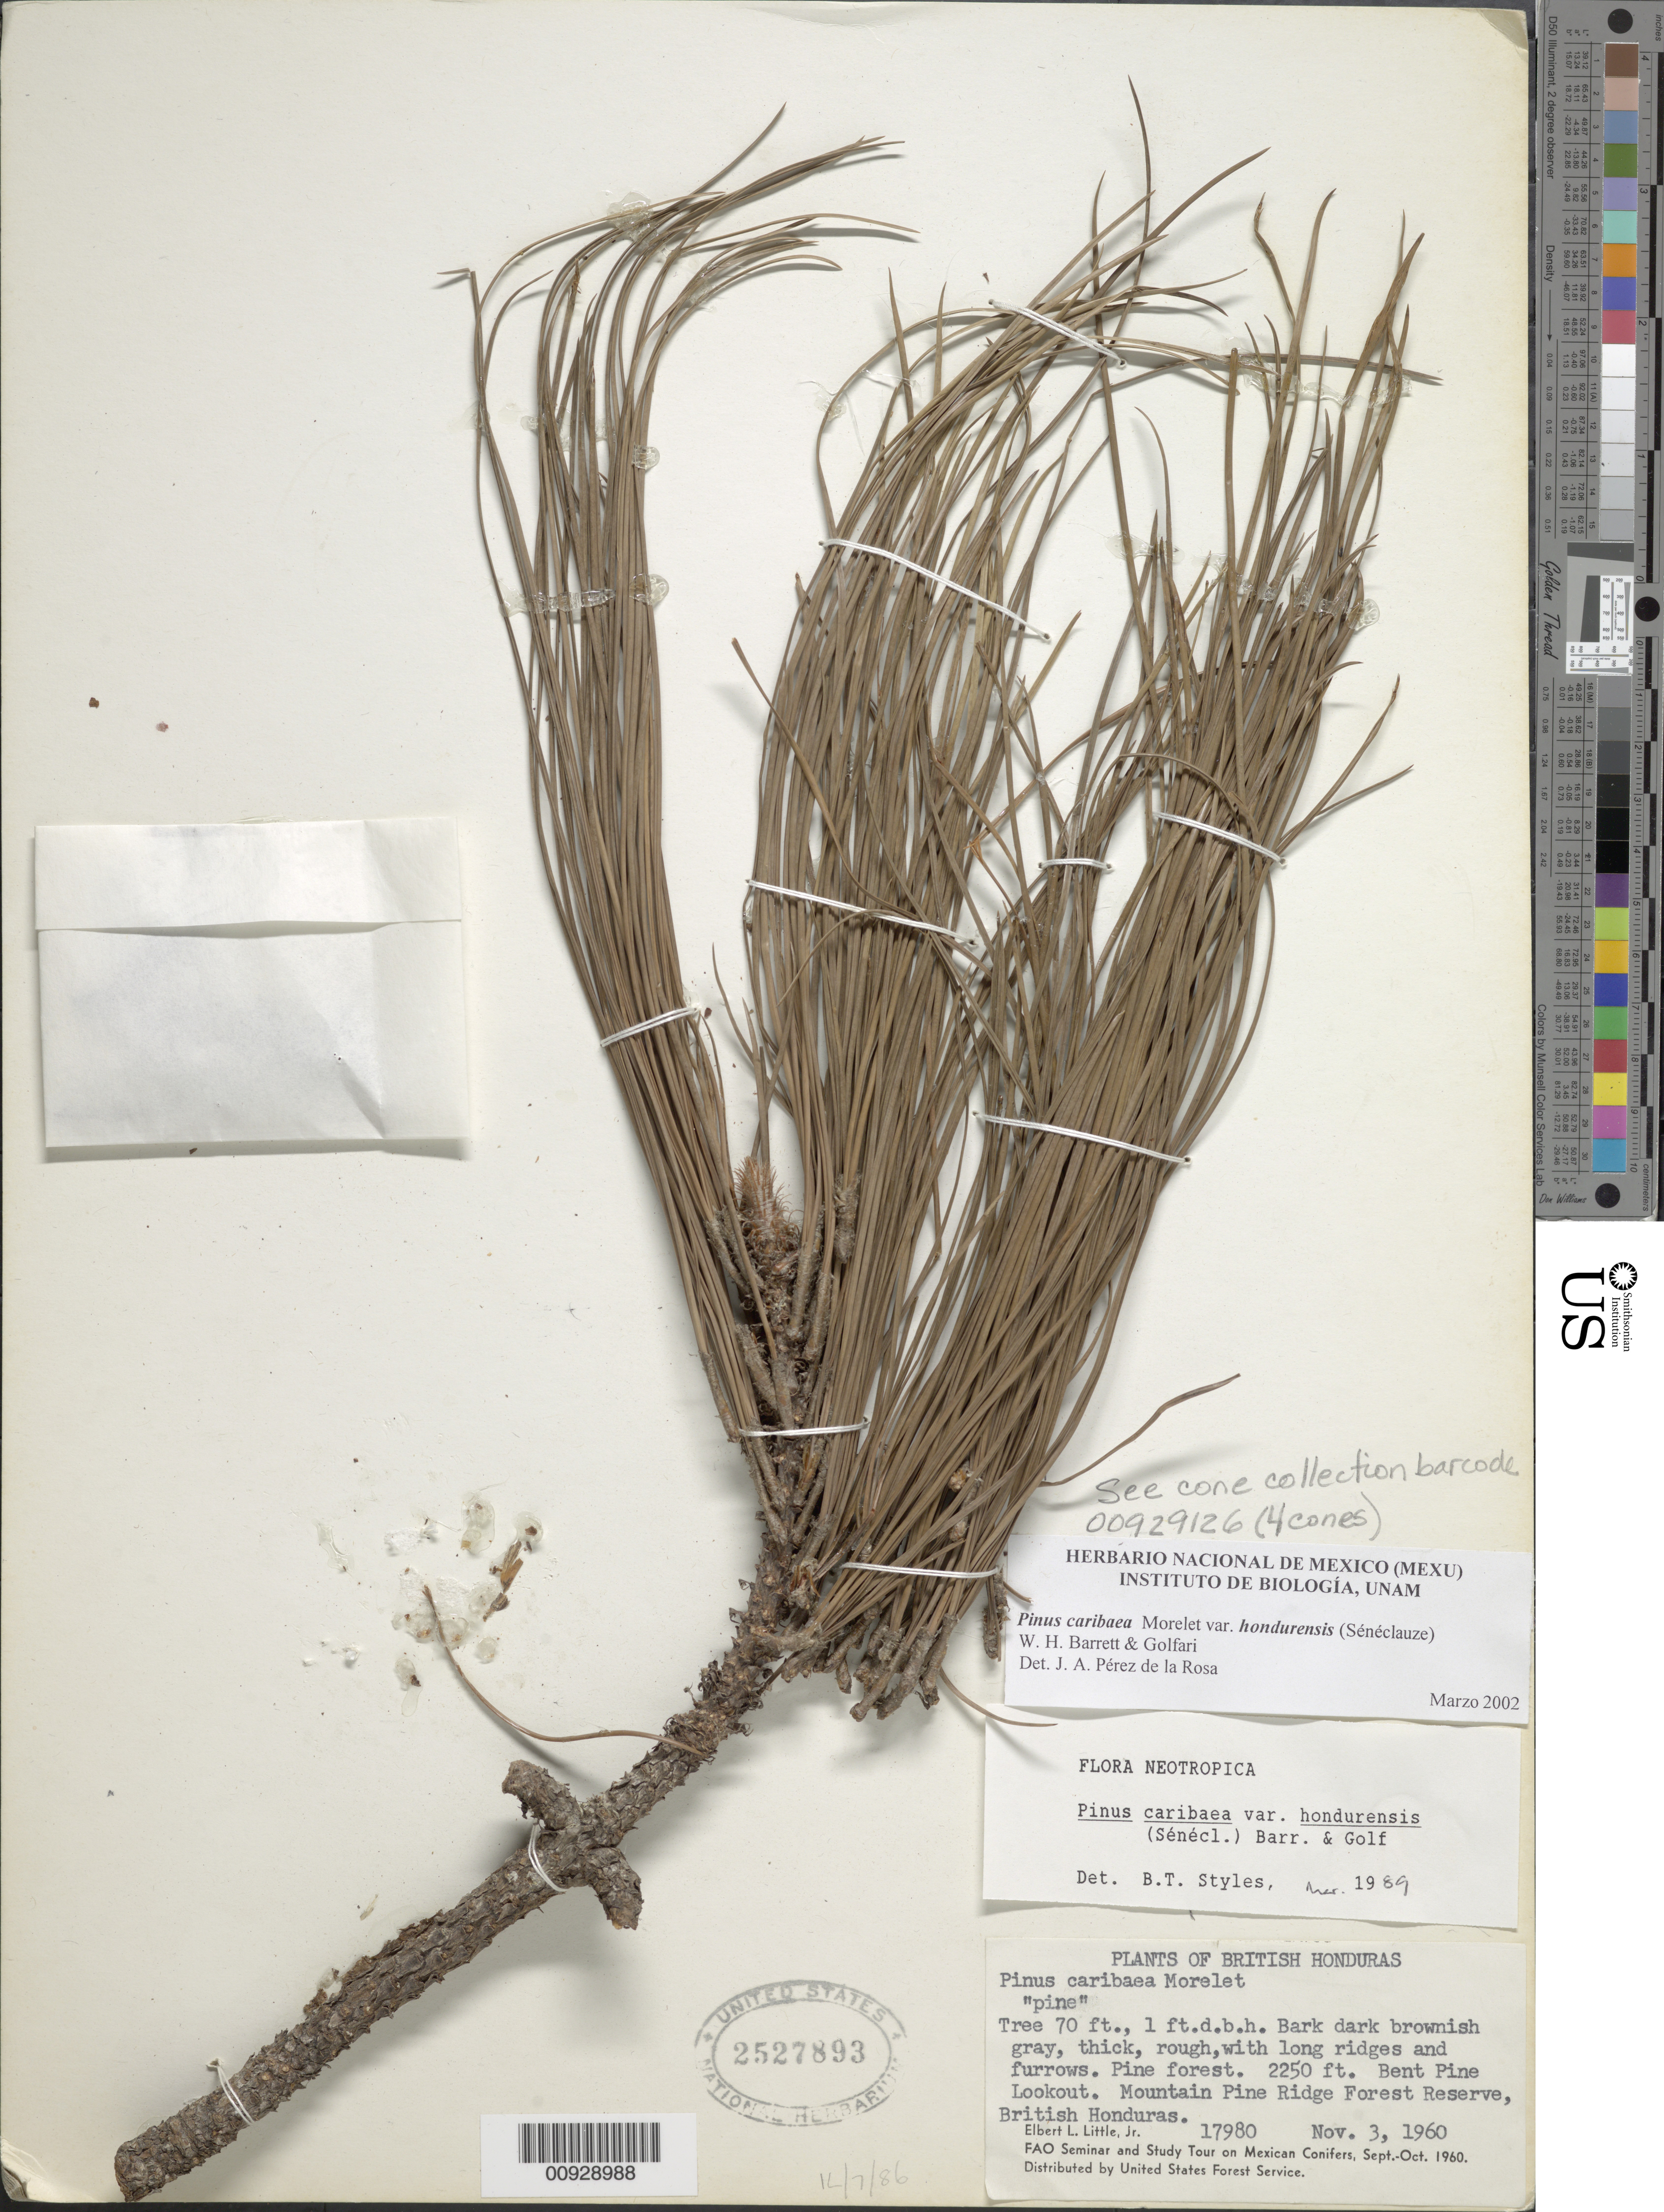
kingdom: Plantae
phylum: Tracheophyta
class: Pinopsida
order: Pinales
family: Pinaceae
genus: Pinus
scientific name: Pinus caribaea var. hondurensis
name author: (Sénécl.) W.H.G. Barrett & Golfari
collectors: E. L. Little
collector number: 17980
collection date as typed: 03 Nov 1960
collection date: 1960-11-03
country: Belize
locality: Bent Pine Lookout. Mountain Pine Ridge Forest Reserve, British Honduras.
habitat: Pine forest.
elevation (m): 686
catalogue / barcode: US 2527893